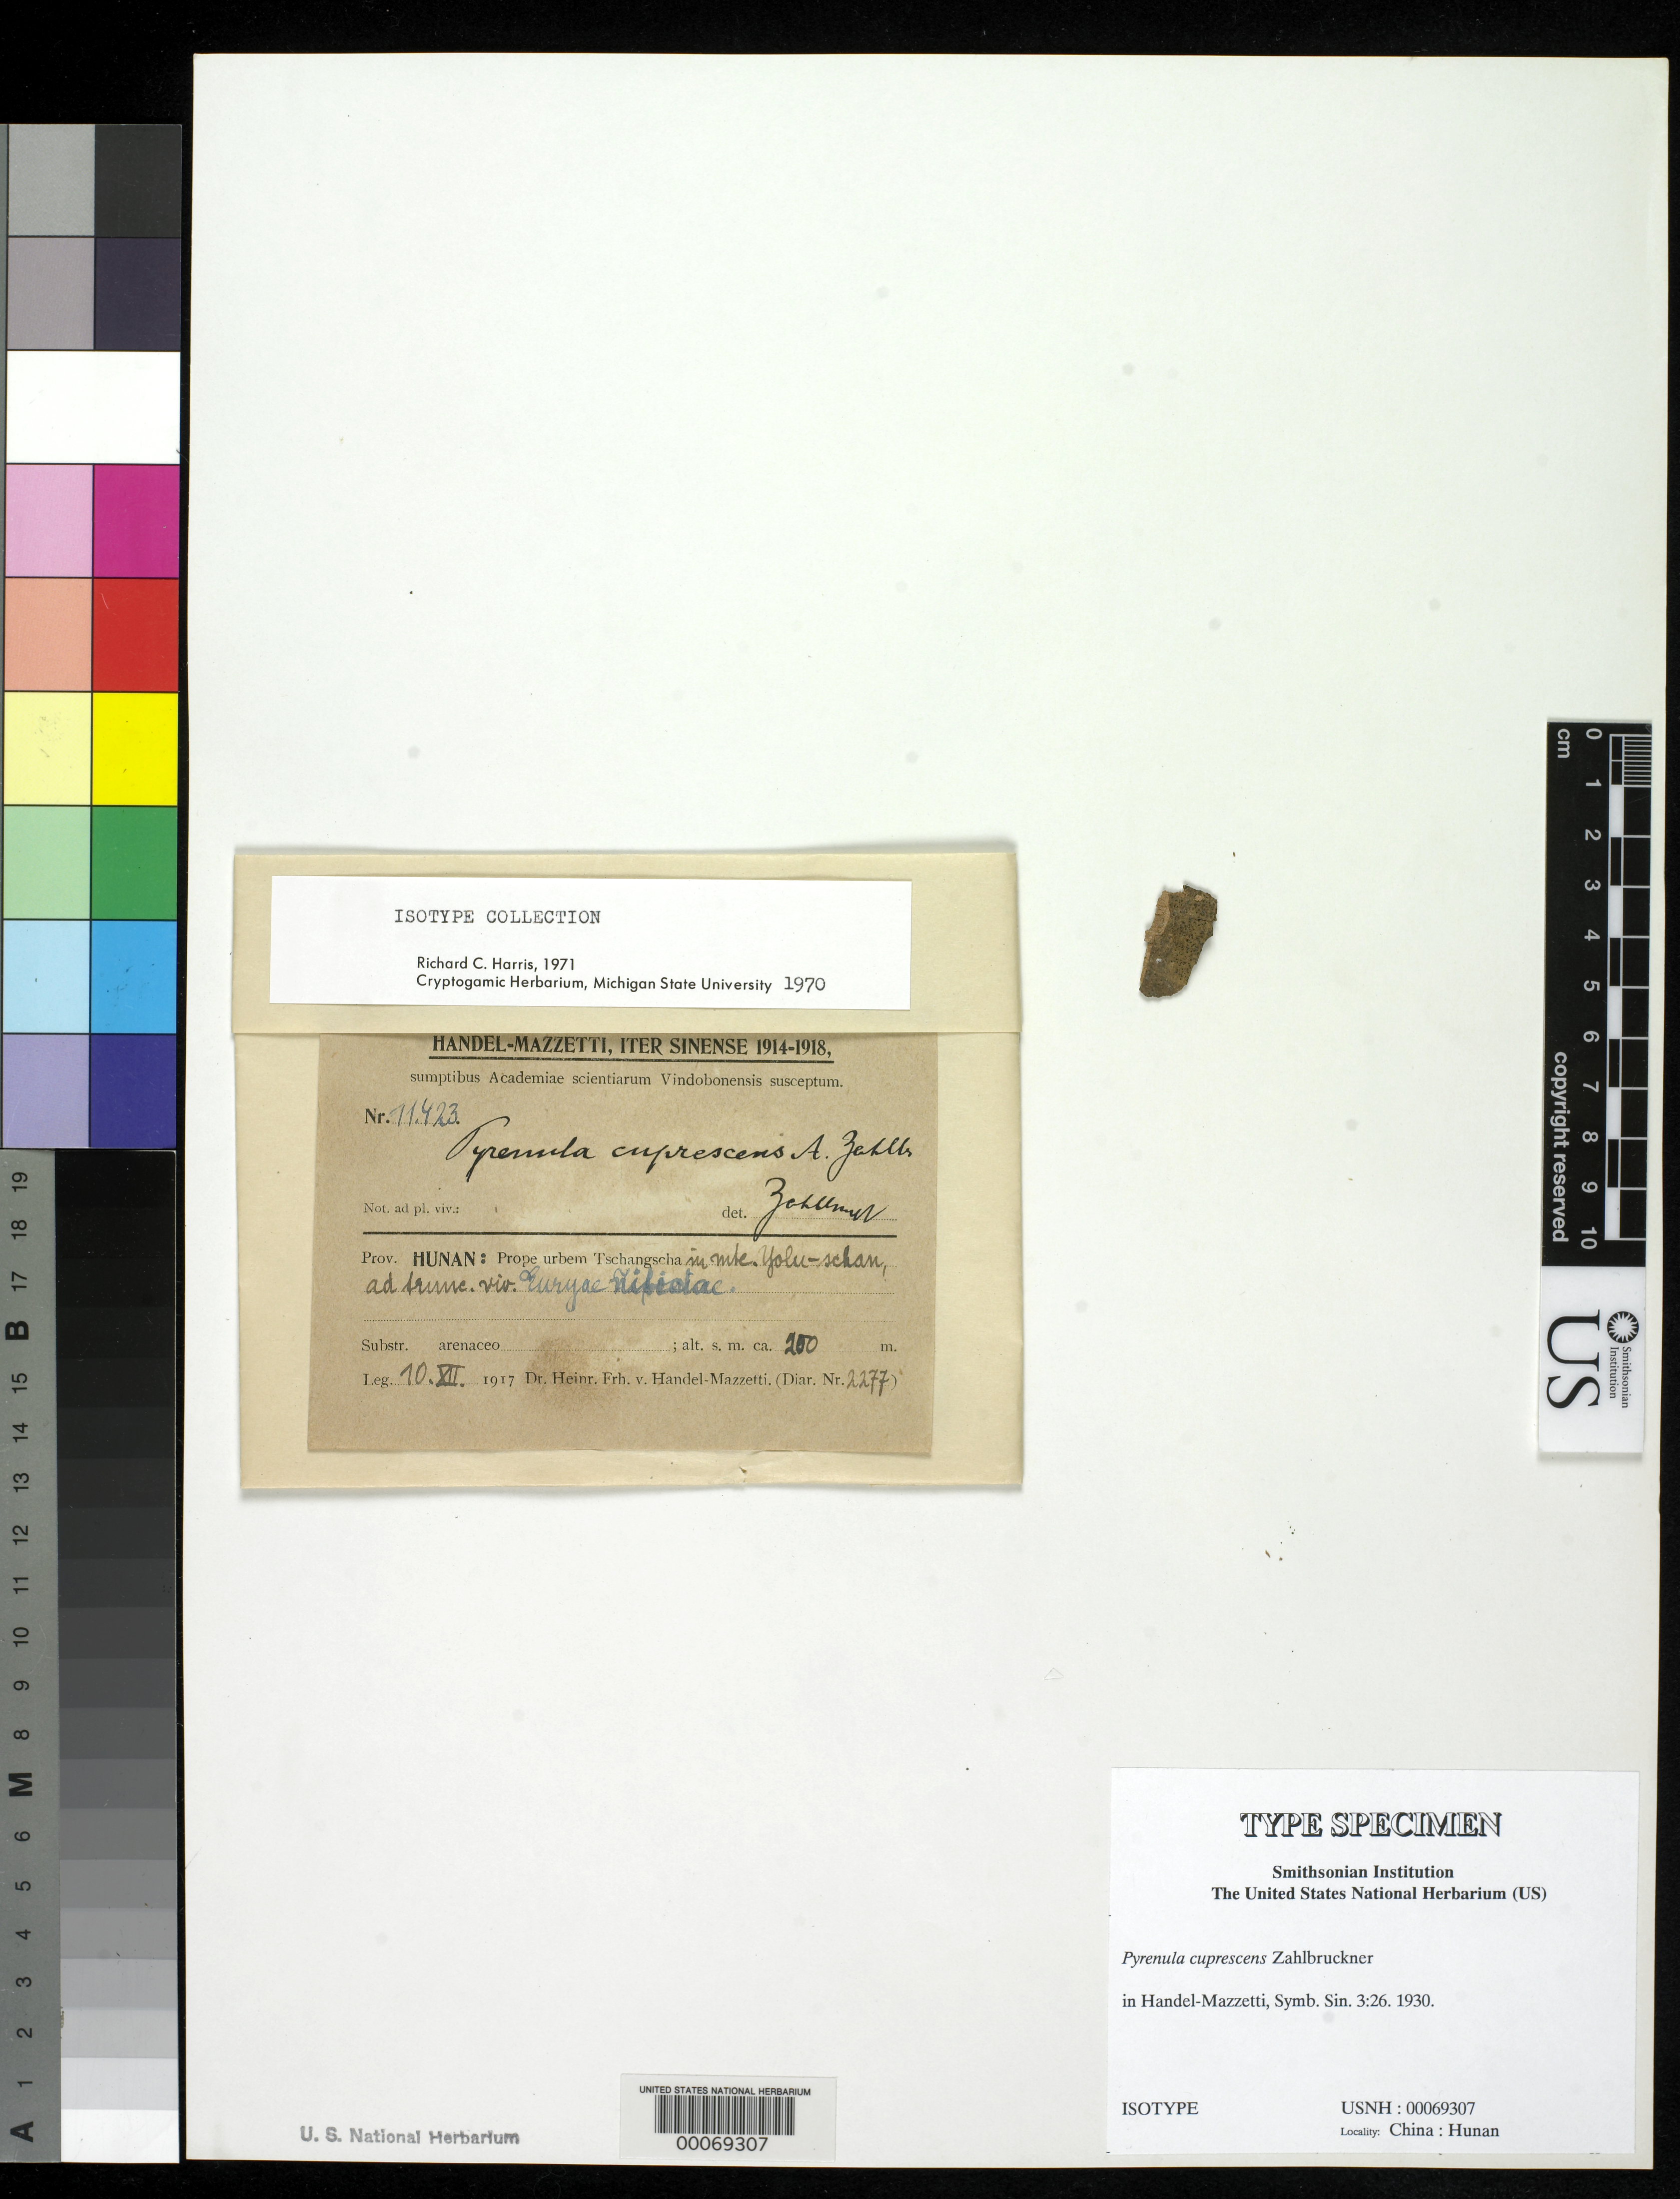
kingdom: Fungi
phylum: Ascomycota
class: Eurotiomycetes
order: Pyrenulales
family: Pyrenulaceae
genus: Pyrenula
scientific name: Pyrenula cuprescens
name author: Zahlbr. in Hand.-Mazz.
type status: Isotype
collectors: H. Handel-Mazzetti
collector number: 11.423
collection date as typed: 10 Dec 1917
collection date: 1917-12-10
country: China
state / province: Hunan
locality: Prope urbem Tschangscha. [Near city of Tschangscha.]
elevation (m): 200